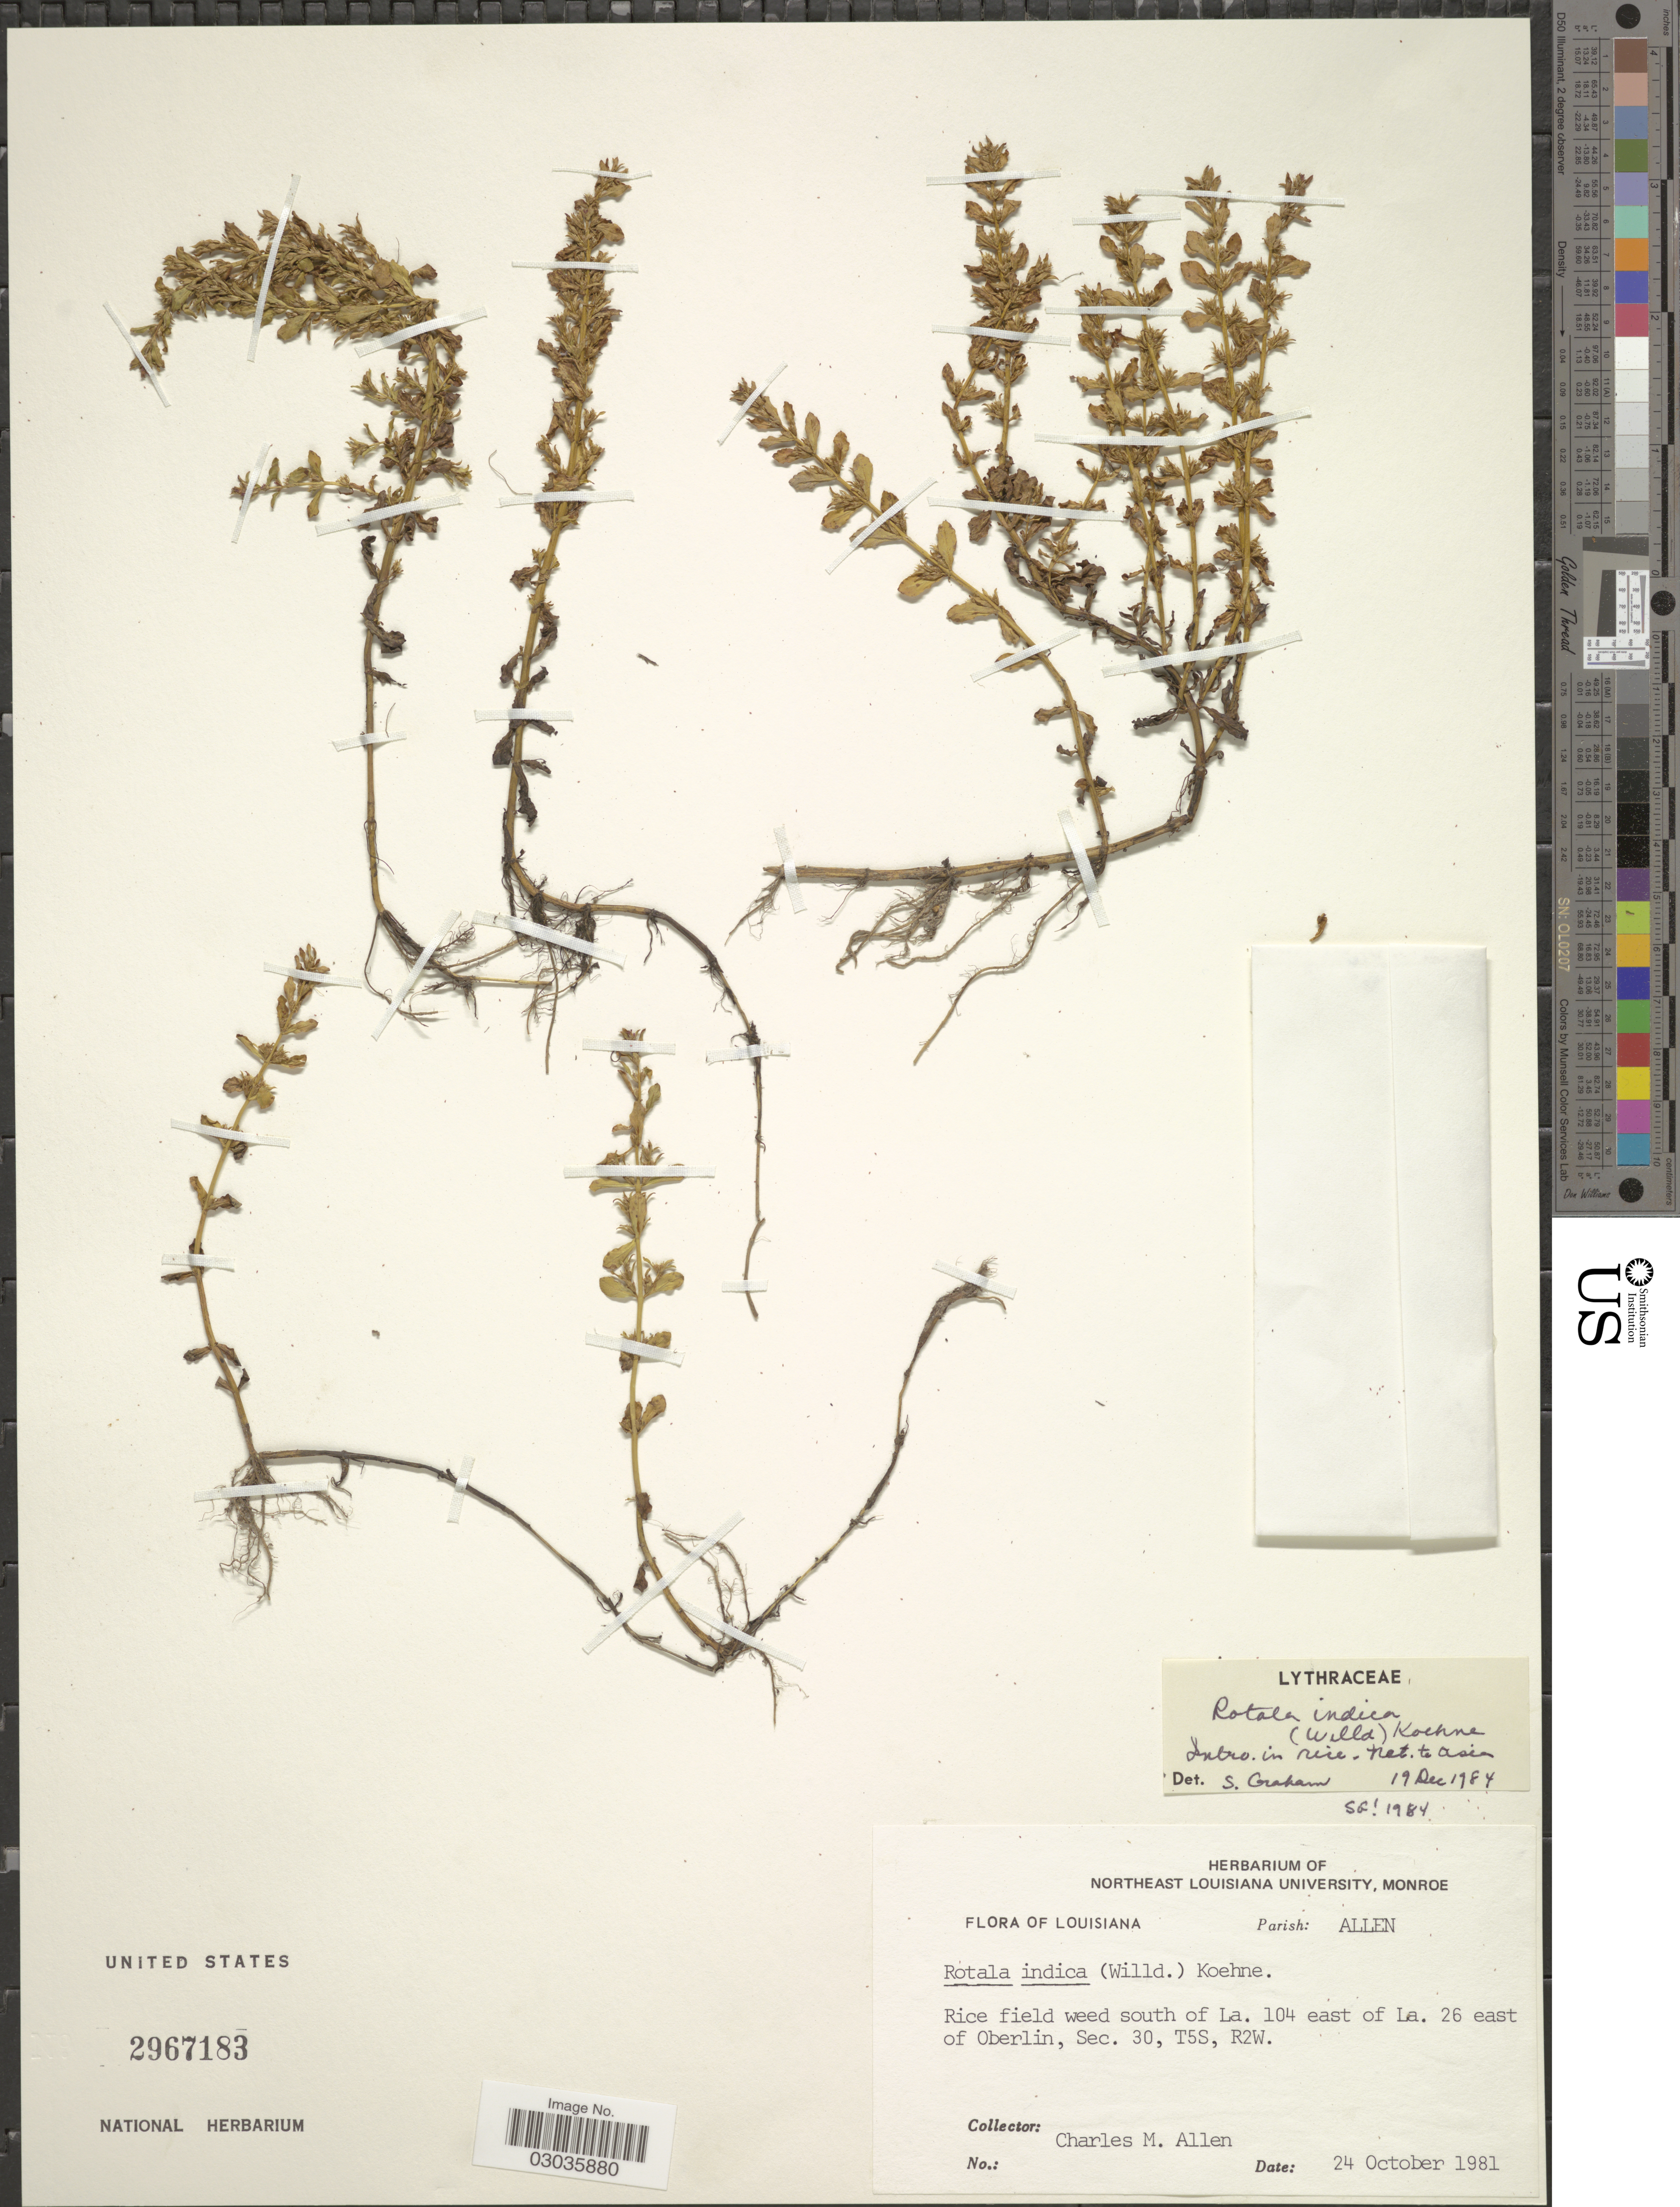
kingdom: Plantae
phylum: Tracheophyta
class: Magnoliopsida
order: Myrtales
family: Lythraceae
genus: Rotala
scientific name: Rotala indica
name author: (L.) Koehne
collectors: C. M. Allen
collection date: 1981-10-24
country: United States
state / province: Louisiana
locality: Parish: Allen. Rice field weed south of La. 104 east of La. 26 east of Oberlin, Sec. 30, T5S, R2W.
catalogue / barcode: US 2967183